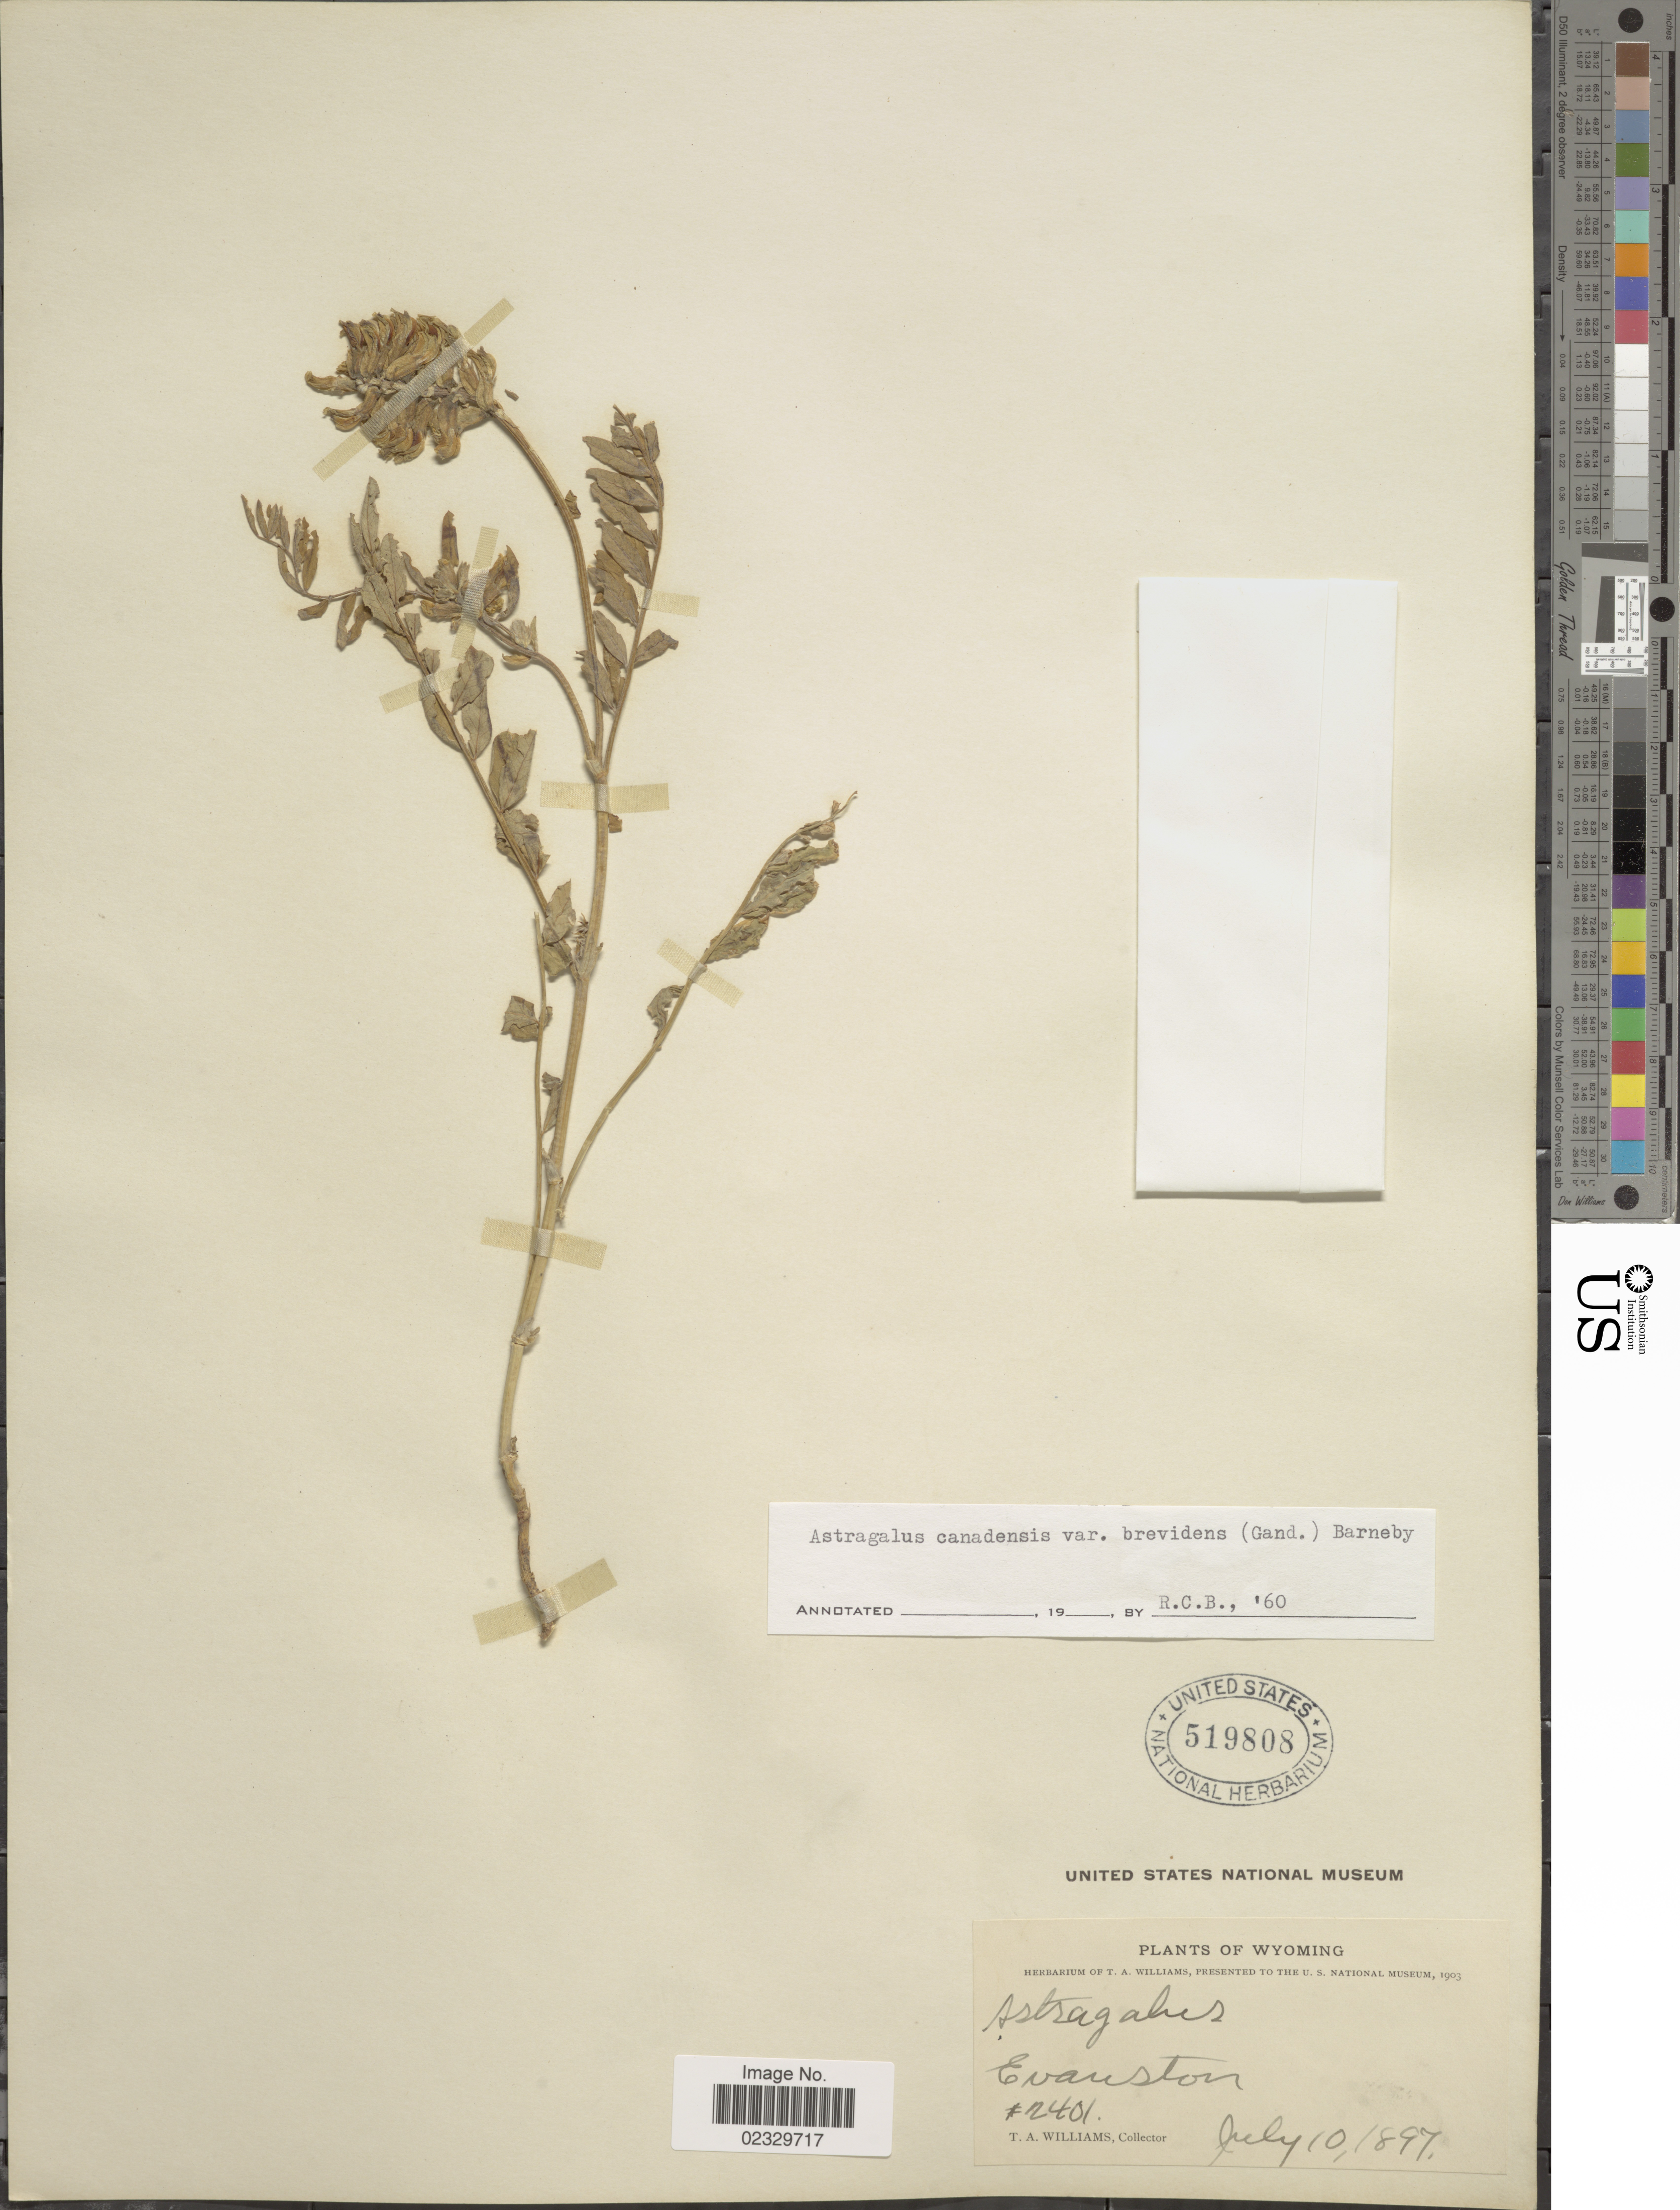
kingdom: Plantae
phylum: Tracheophyta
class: Magnoliopsida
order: Fabales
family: Fabaceae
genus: Astragalus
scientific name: Astragalus canadensis var. brevidens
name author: L.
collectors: T. A. Williams (herbarium)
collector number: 2401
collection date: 1897-07-10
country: United States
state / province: Wyoming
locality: Evanston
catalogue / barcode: US 519808